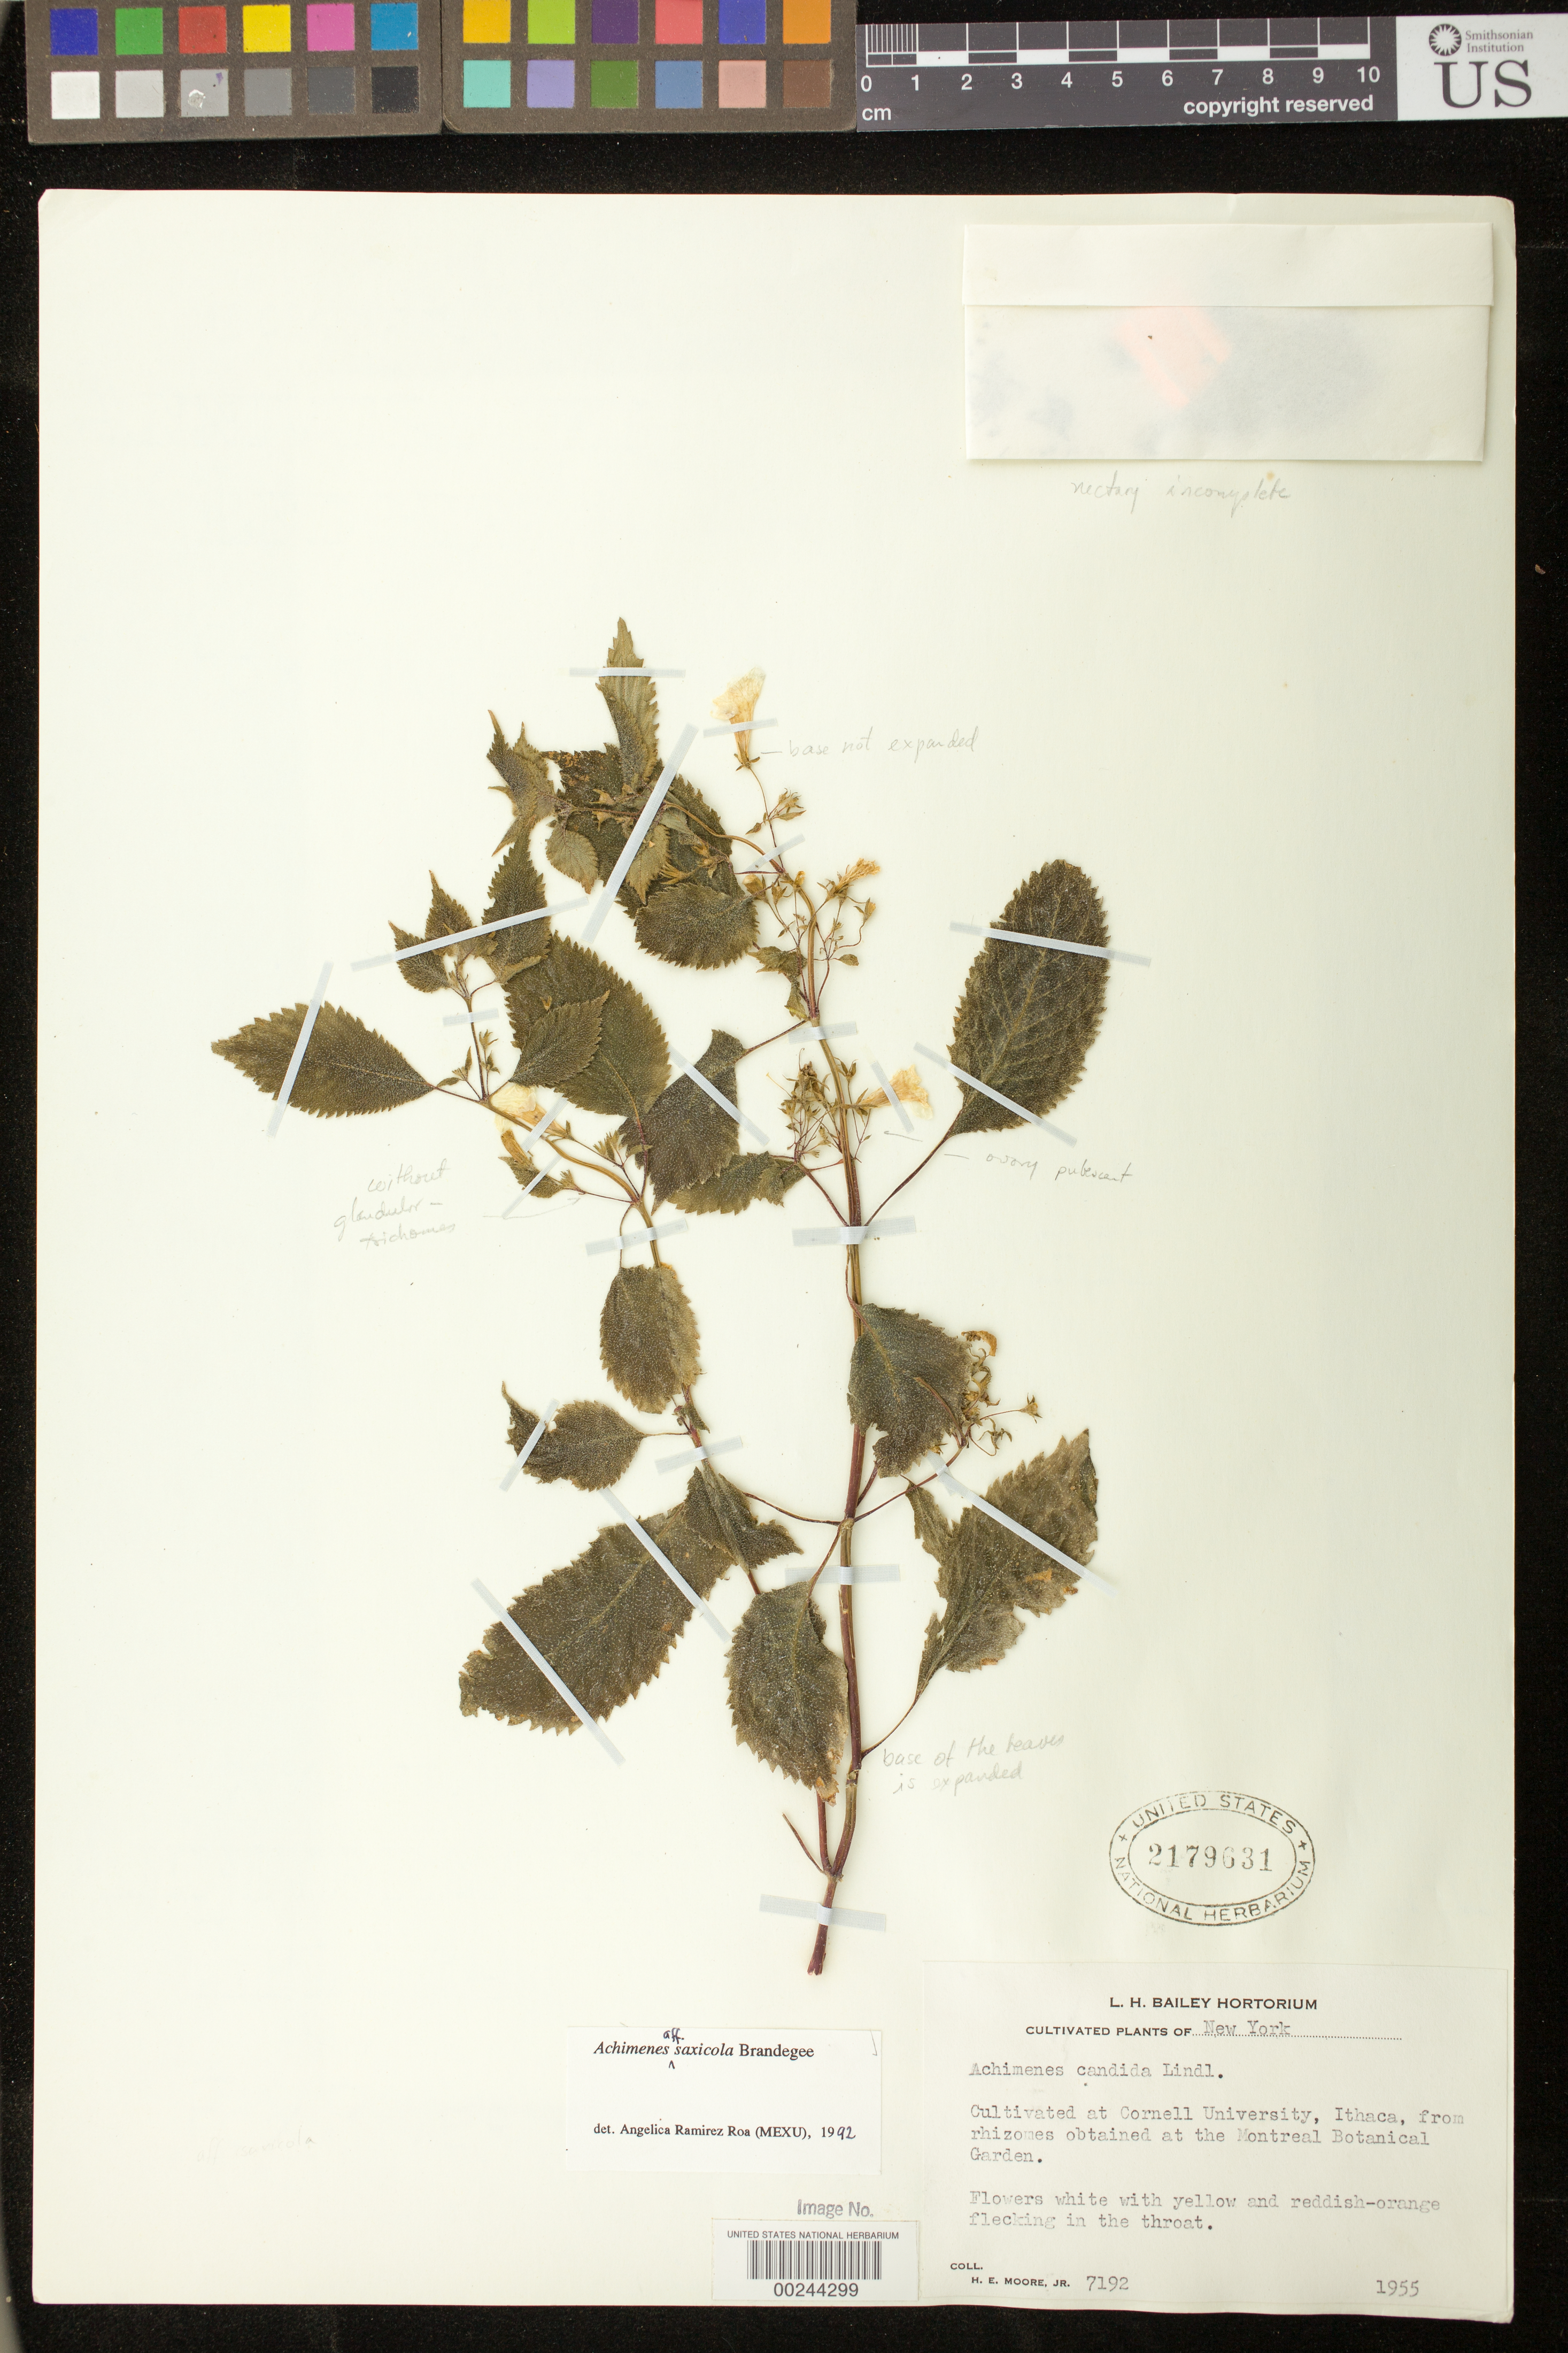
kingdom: Plantae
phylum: Tracheophyta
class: Magnoliopsida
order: Lamiales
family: Gesneriaceae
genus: Achimenes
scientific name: Achimenes saxicola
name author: (Brandegee) C.V. Morton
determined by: Ramírez-Roa, A.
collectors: H. E. Moore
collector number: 7192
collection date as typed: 1955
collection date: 1955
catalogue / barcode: US 2179631